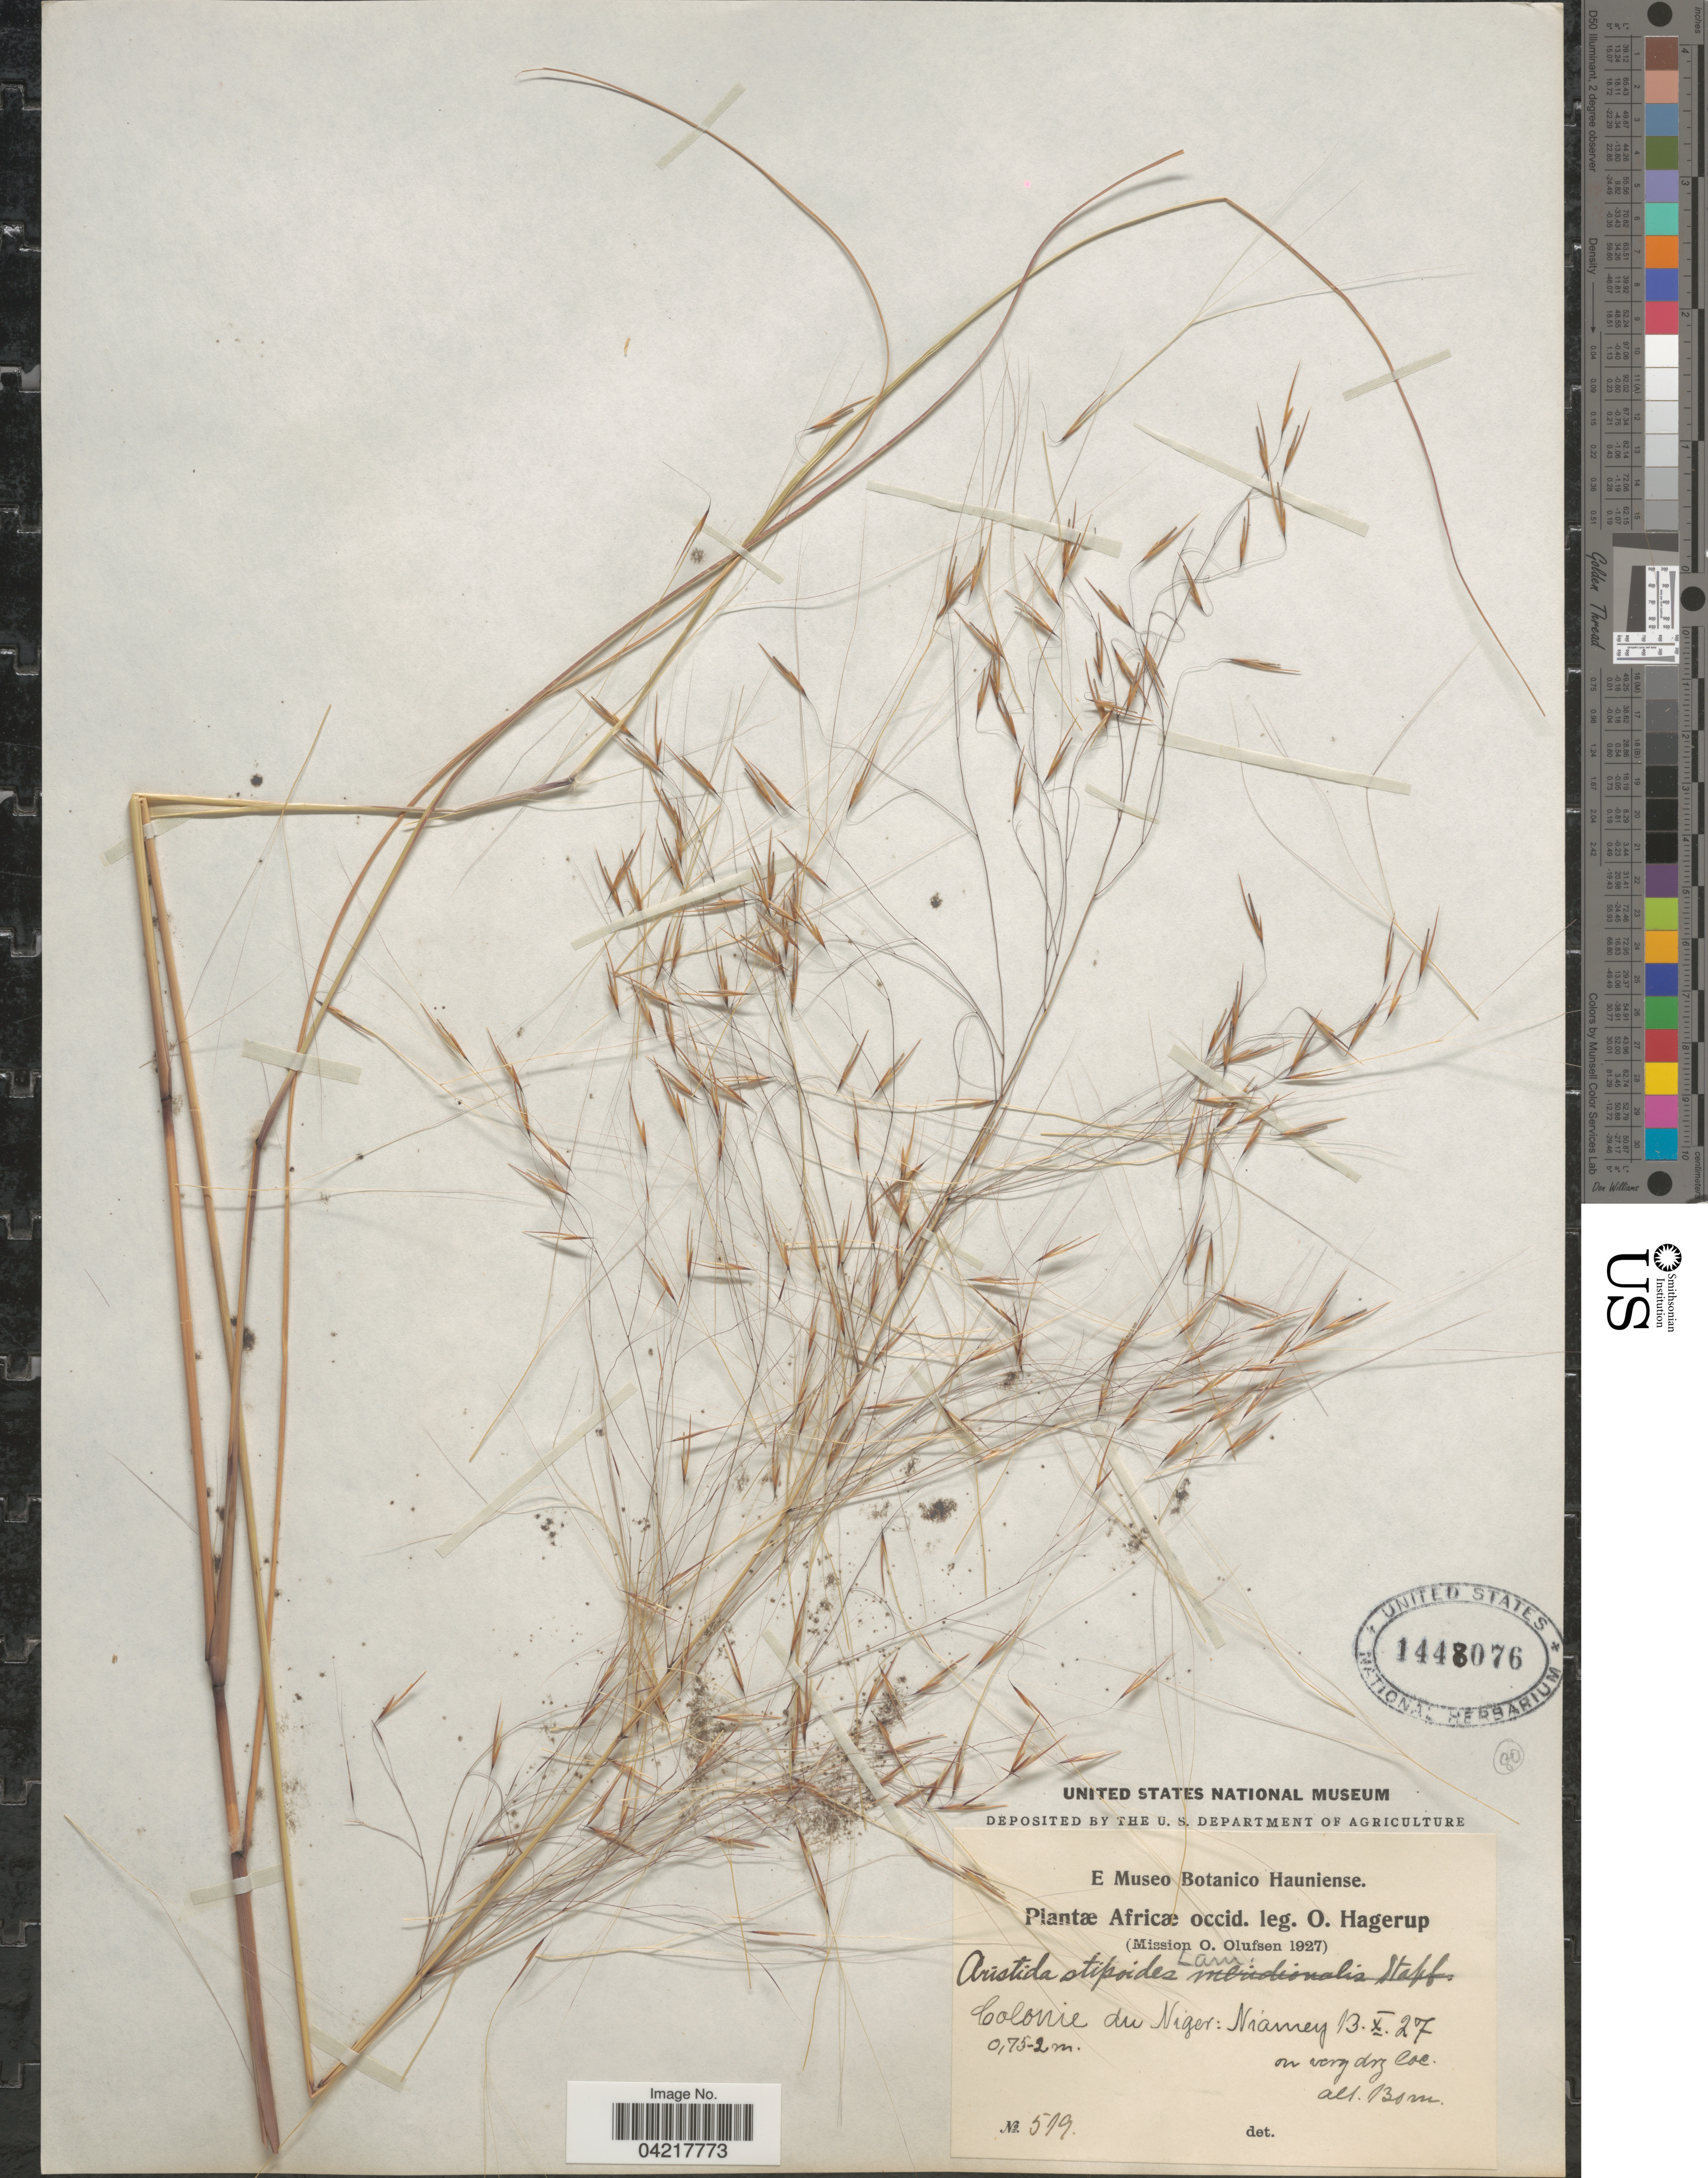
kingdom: Plantae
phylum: Tracheophyta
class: Liliopsida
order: Poales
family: Poaceae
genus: Aristida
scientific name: Aristida stipoides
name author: R. Br.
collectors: O. Hagerup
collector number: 599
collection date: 1927-10-13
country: Nigeria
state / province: Niger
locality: Africæ occid. (Mission O. Olufsen 1927). Colonie du Niger: Niamey.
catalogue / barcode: US 1448076